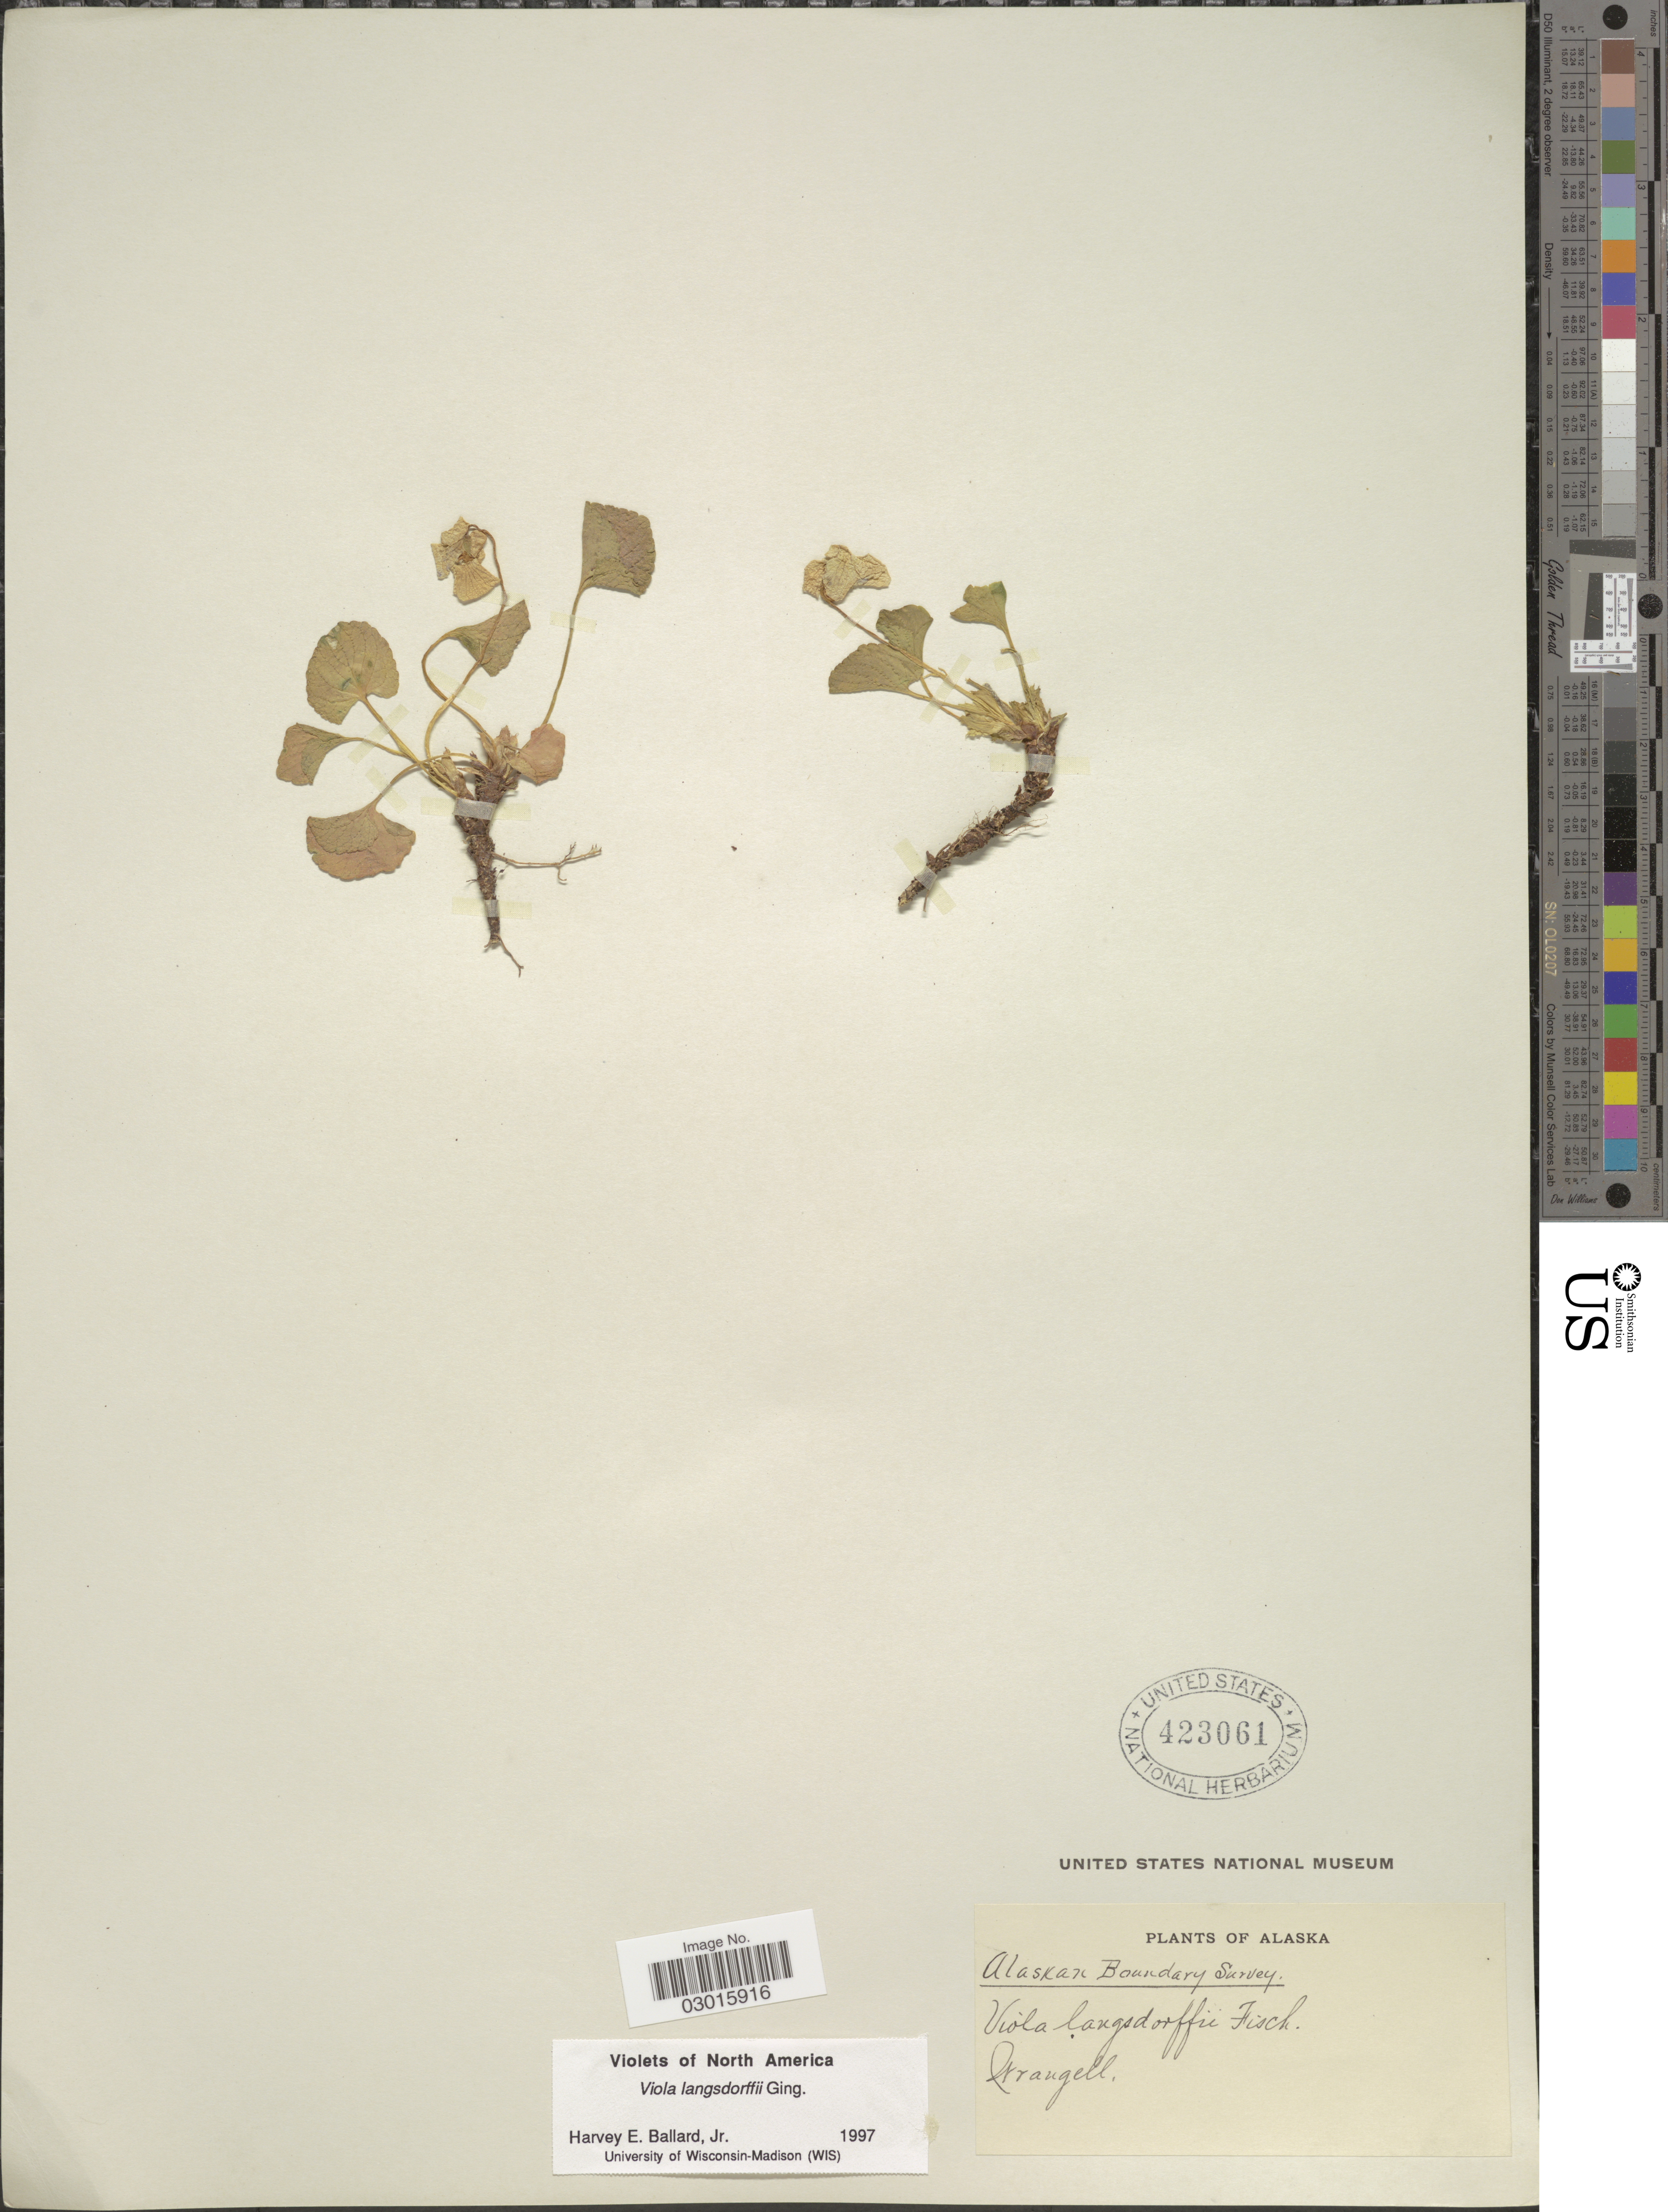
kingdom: Plantae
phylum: Tracheophyta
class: Magnoliopsida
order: Malpighiales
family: Violaceae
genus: Viola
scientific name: Viola langsdorffii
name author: Fisch. ex Ging.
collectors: Wrangell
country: United States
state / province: Alaska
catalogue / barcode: US 423061